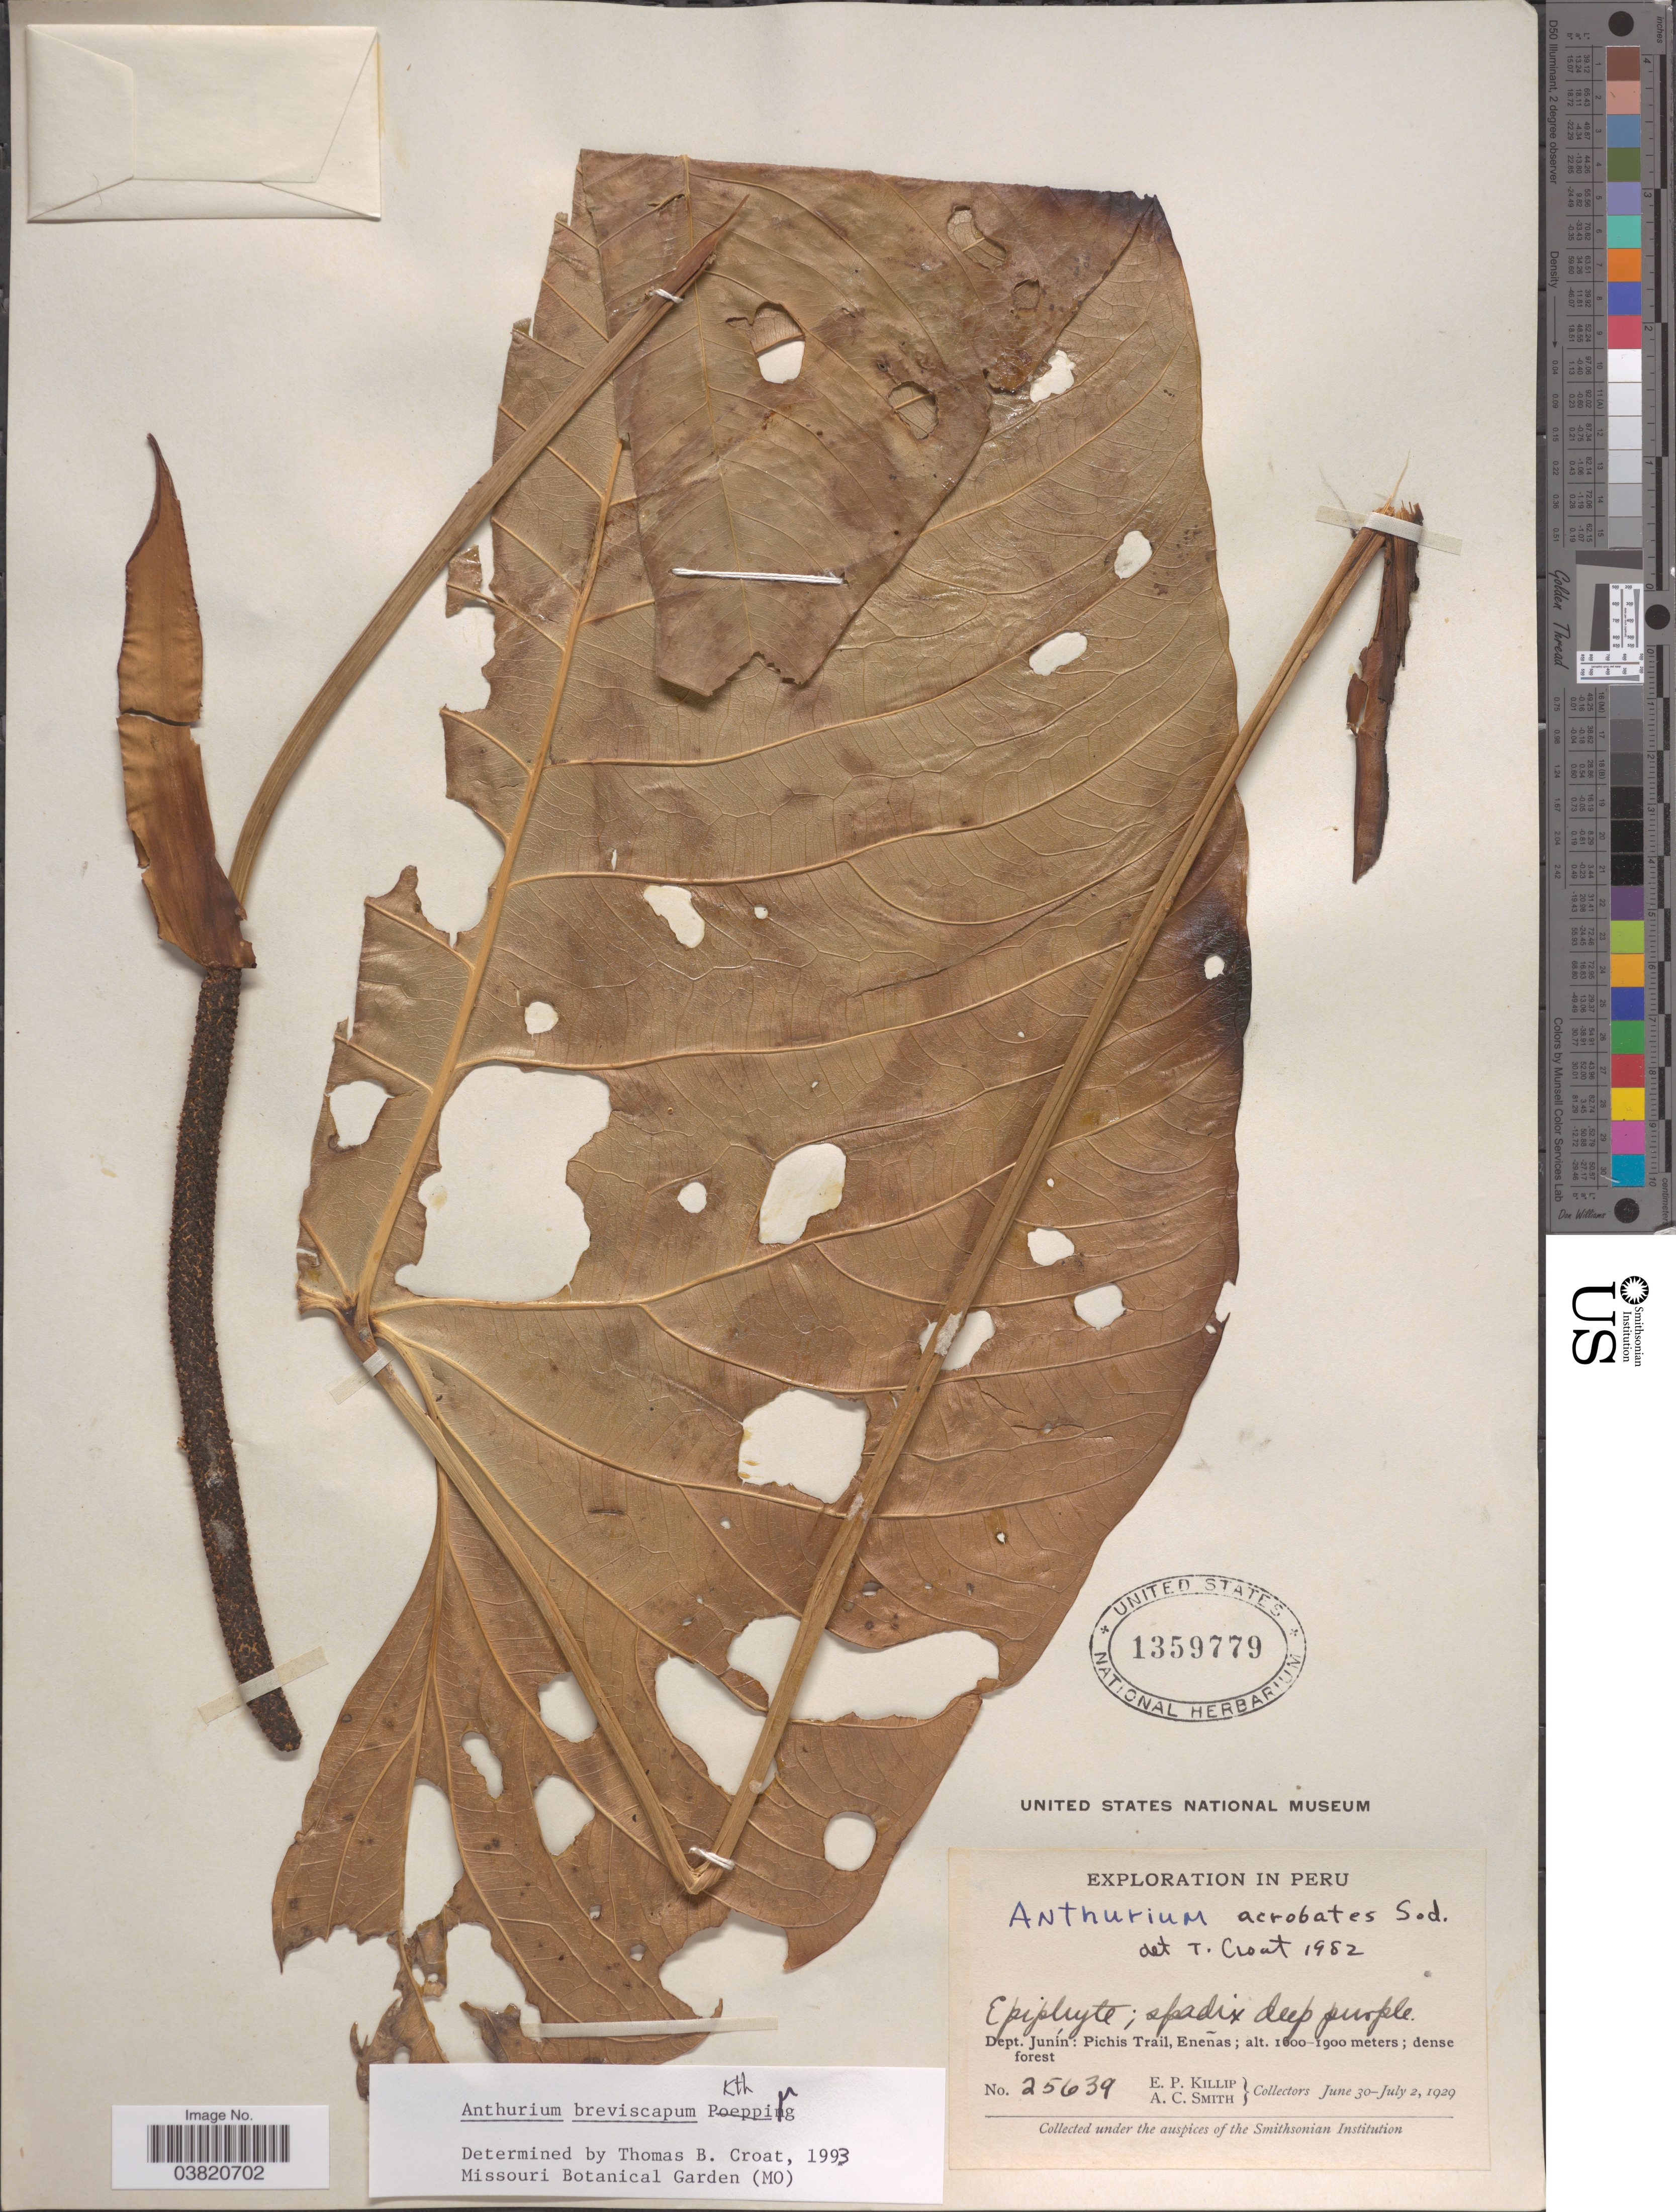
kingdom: Plantae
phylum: Tracheophyta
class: Liliopsida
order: Alismatales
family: Araceae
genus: Anthurium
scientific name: Anthurium breviscapum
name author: Kunth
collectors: E. P. Killip & A. C. Smith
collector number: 25639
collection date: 1929-06-30/1929-07-02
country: Peru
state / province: Junín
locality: Dept. Junín: Pichis Trail, Eneñas.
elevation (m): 1600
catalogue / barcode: US 1359779